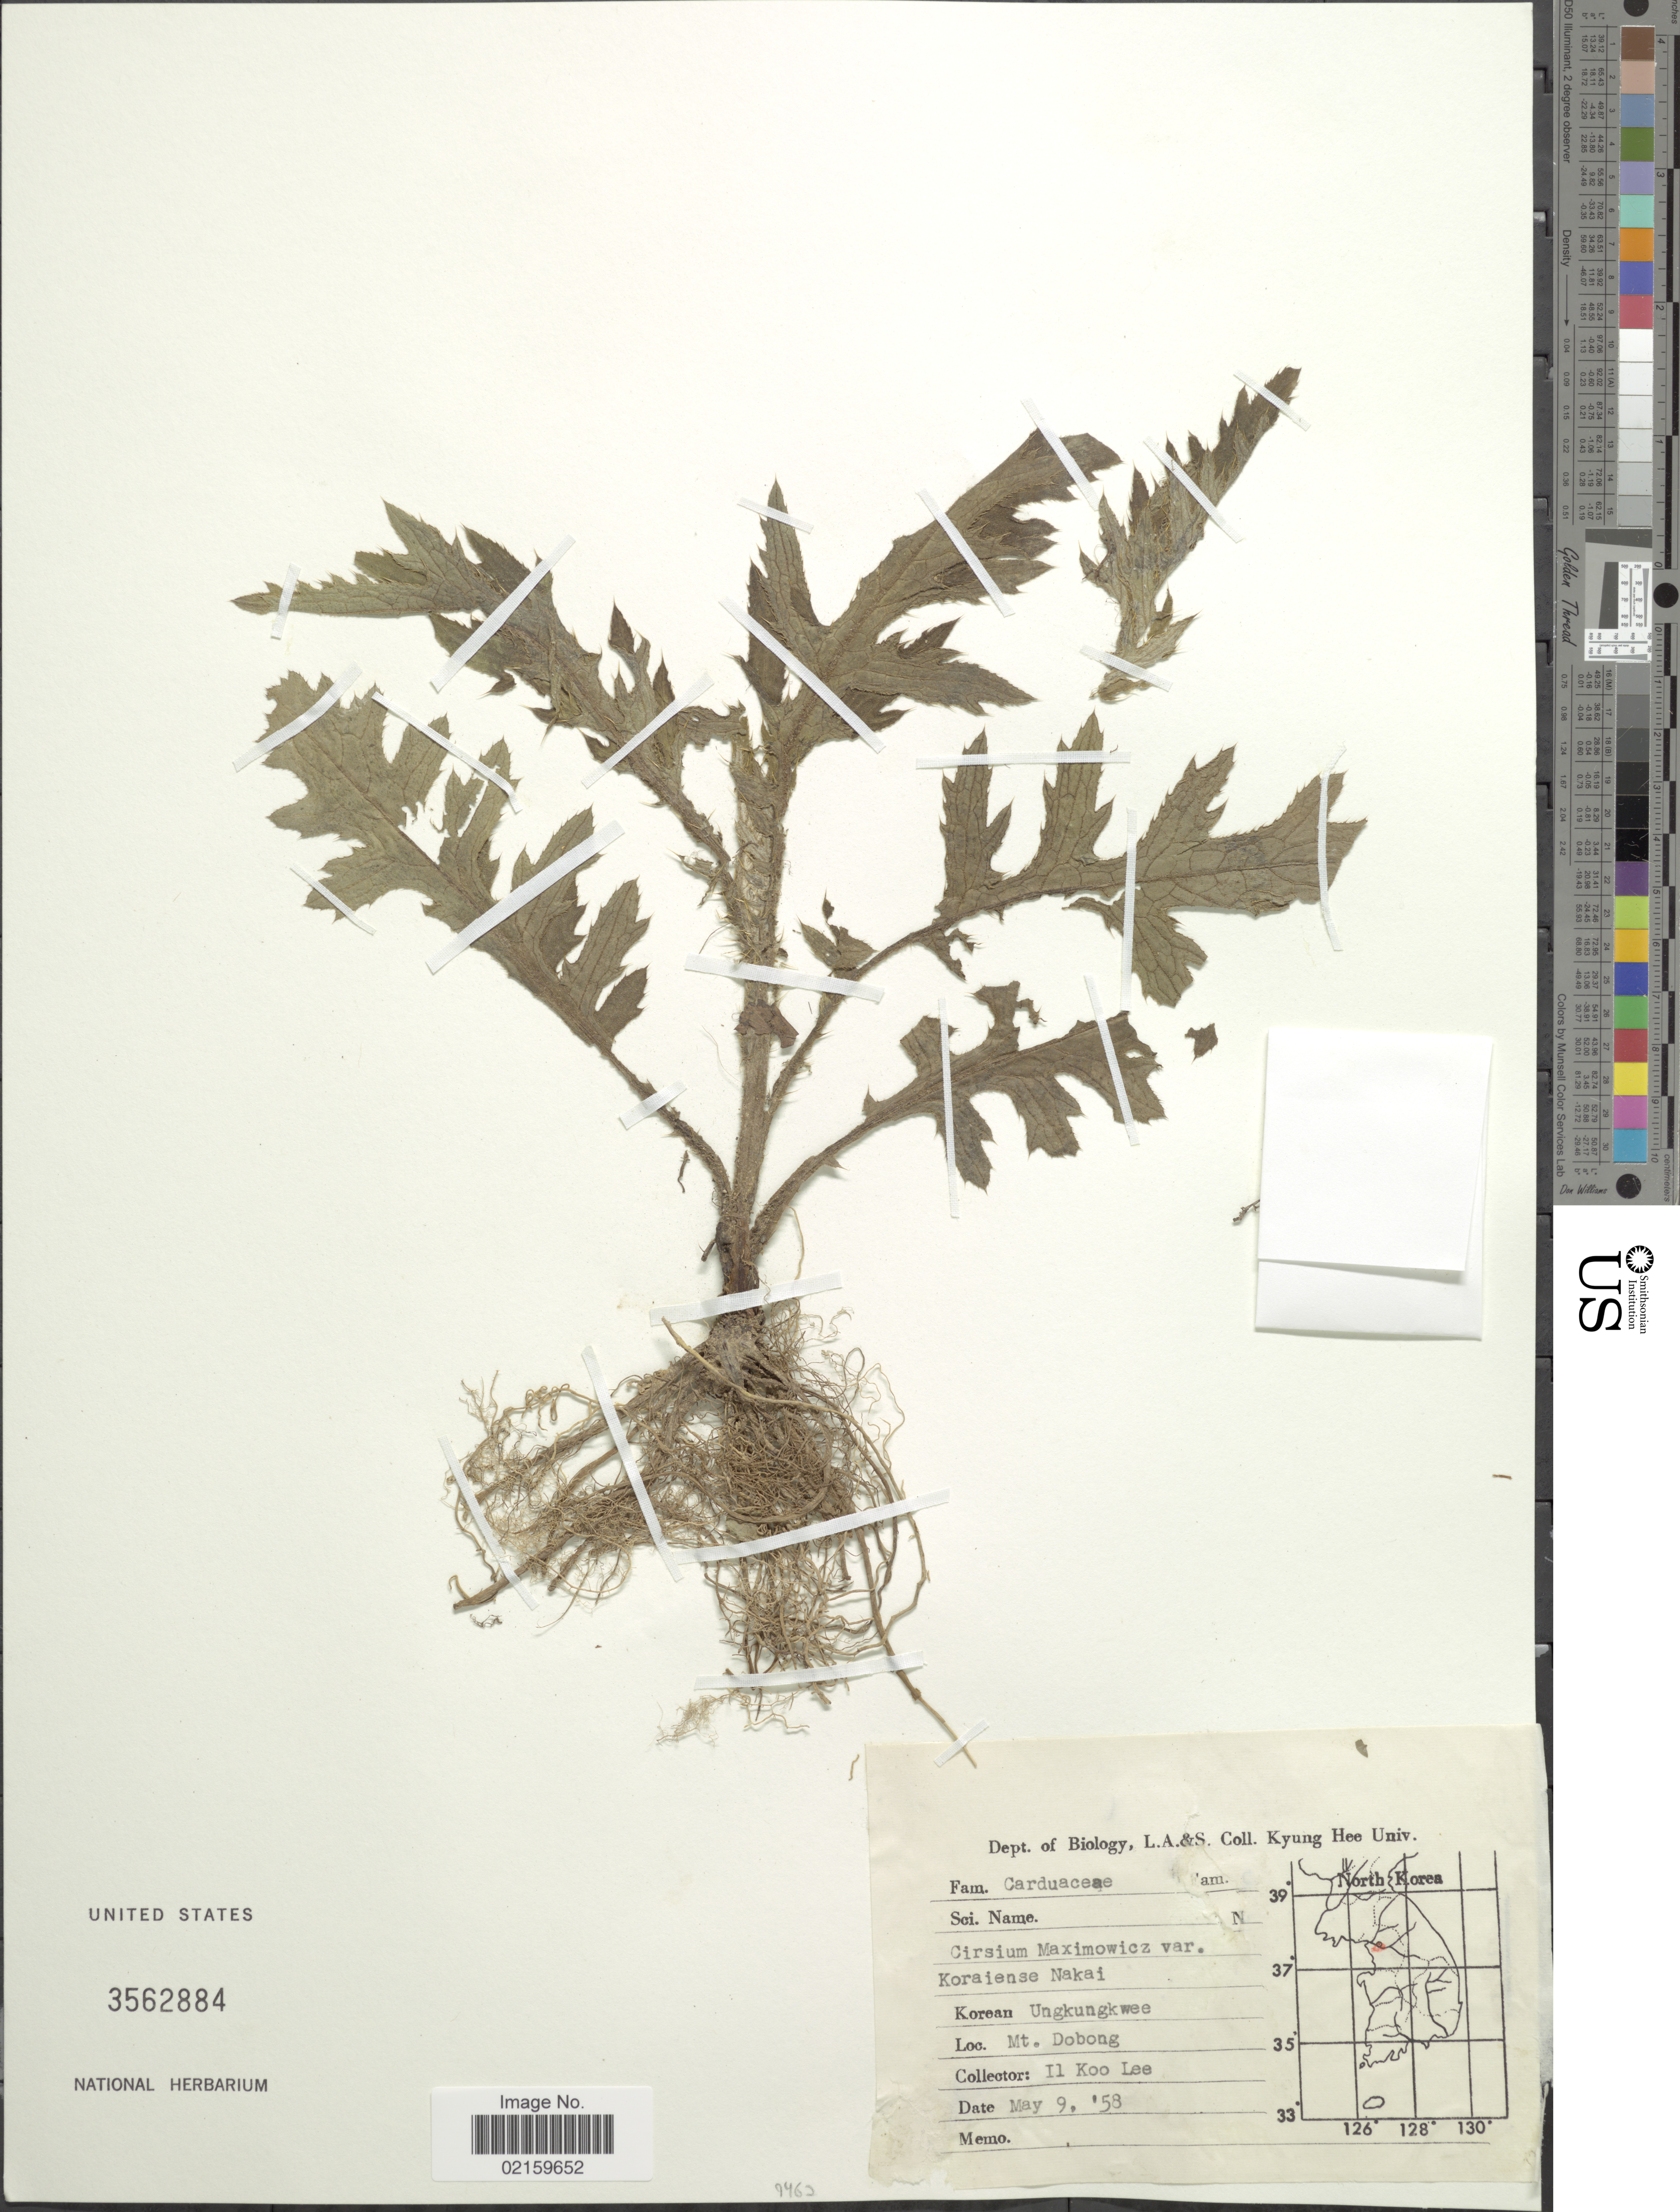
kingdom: Plantae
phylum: Tracheophyta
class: Magnoliopsida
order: Asterales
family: Asteraceae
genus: Cirsium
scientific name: Cirsium sp.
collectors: Il-Ko Lee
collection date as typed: Transcribed d/m/y: 6/5/58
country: South Korea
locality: Mt. Dobong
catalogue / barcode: US 3562884